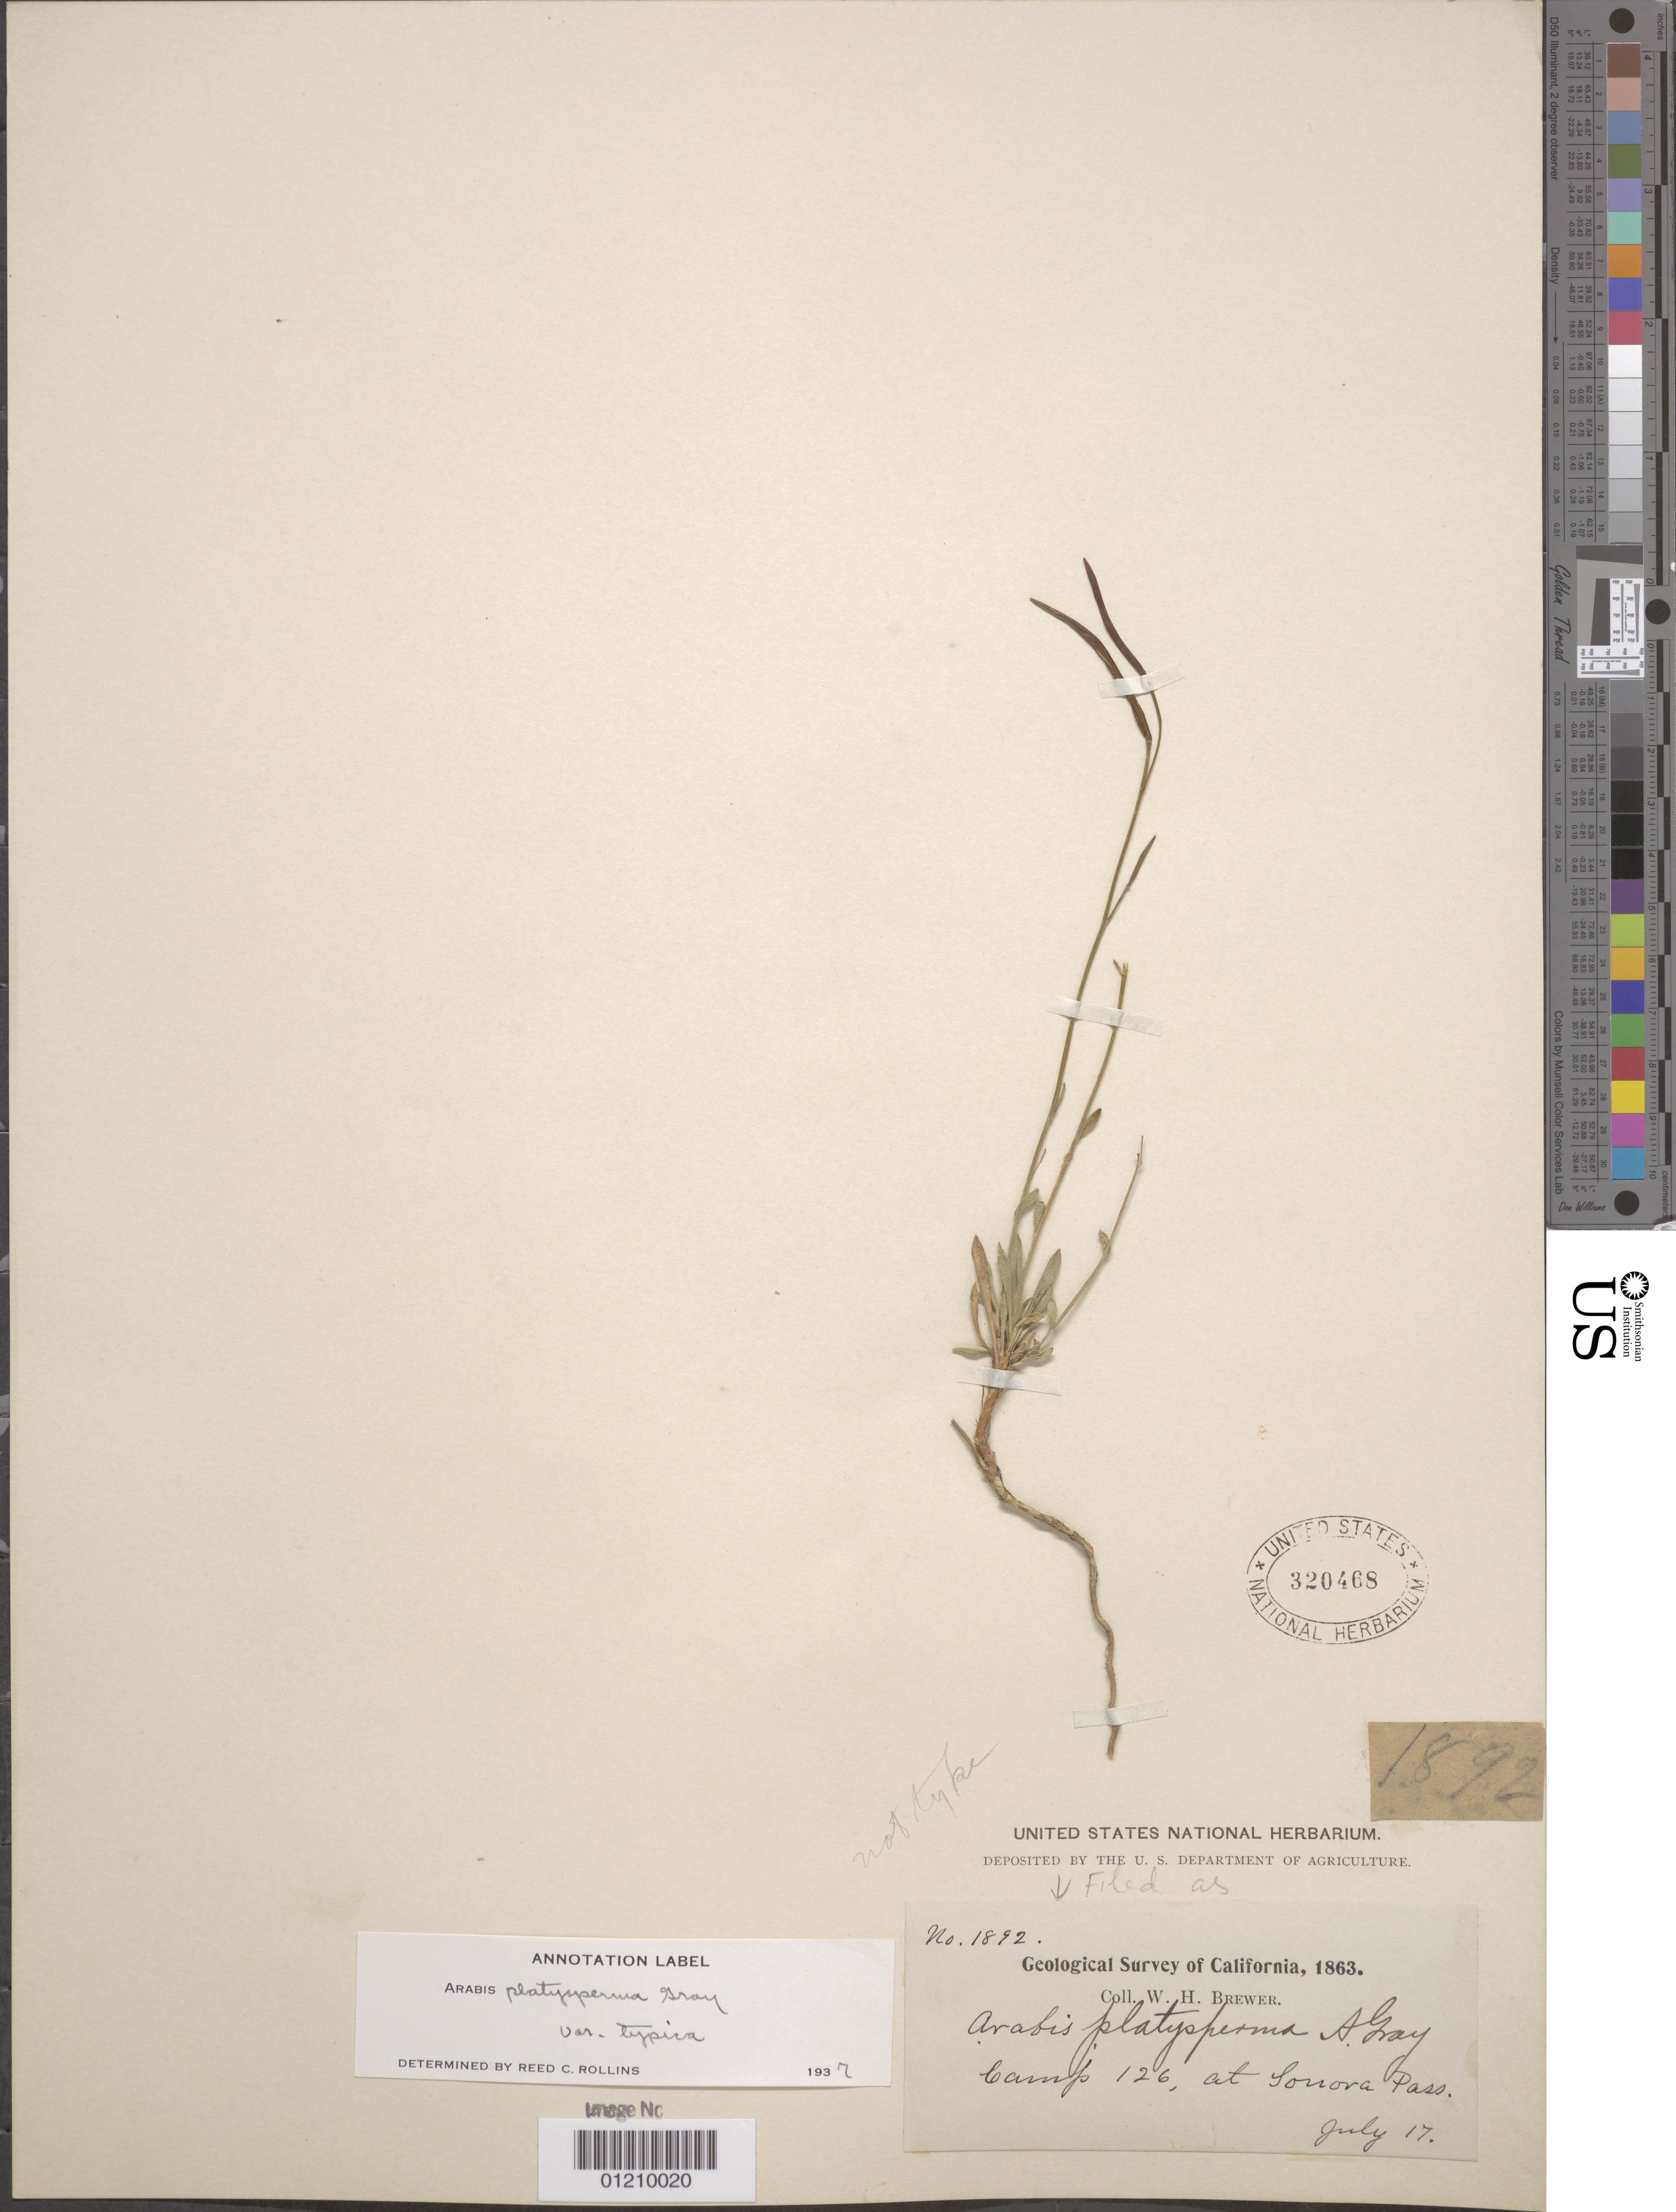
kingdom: Plantae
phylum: Tracheophyta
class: Magnoliopsida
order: Brassicales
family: Brassicaceae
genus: Arabis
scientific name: Arabis platysperma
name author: A. Gray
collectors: W. H. Brewer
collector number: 1892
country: United States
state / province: California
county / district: Mono/Tuolumne/Alpine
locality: Camp 126, at Sonora Pass.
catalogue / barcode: US 320468